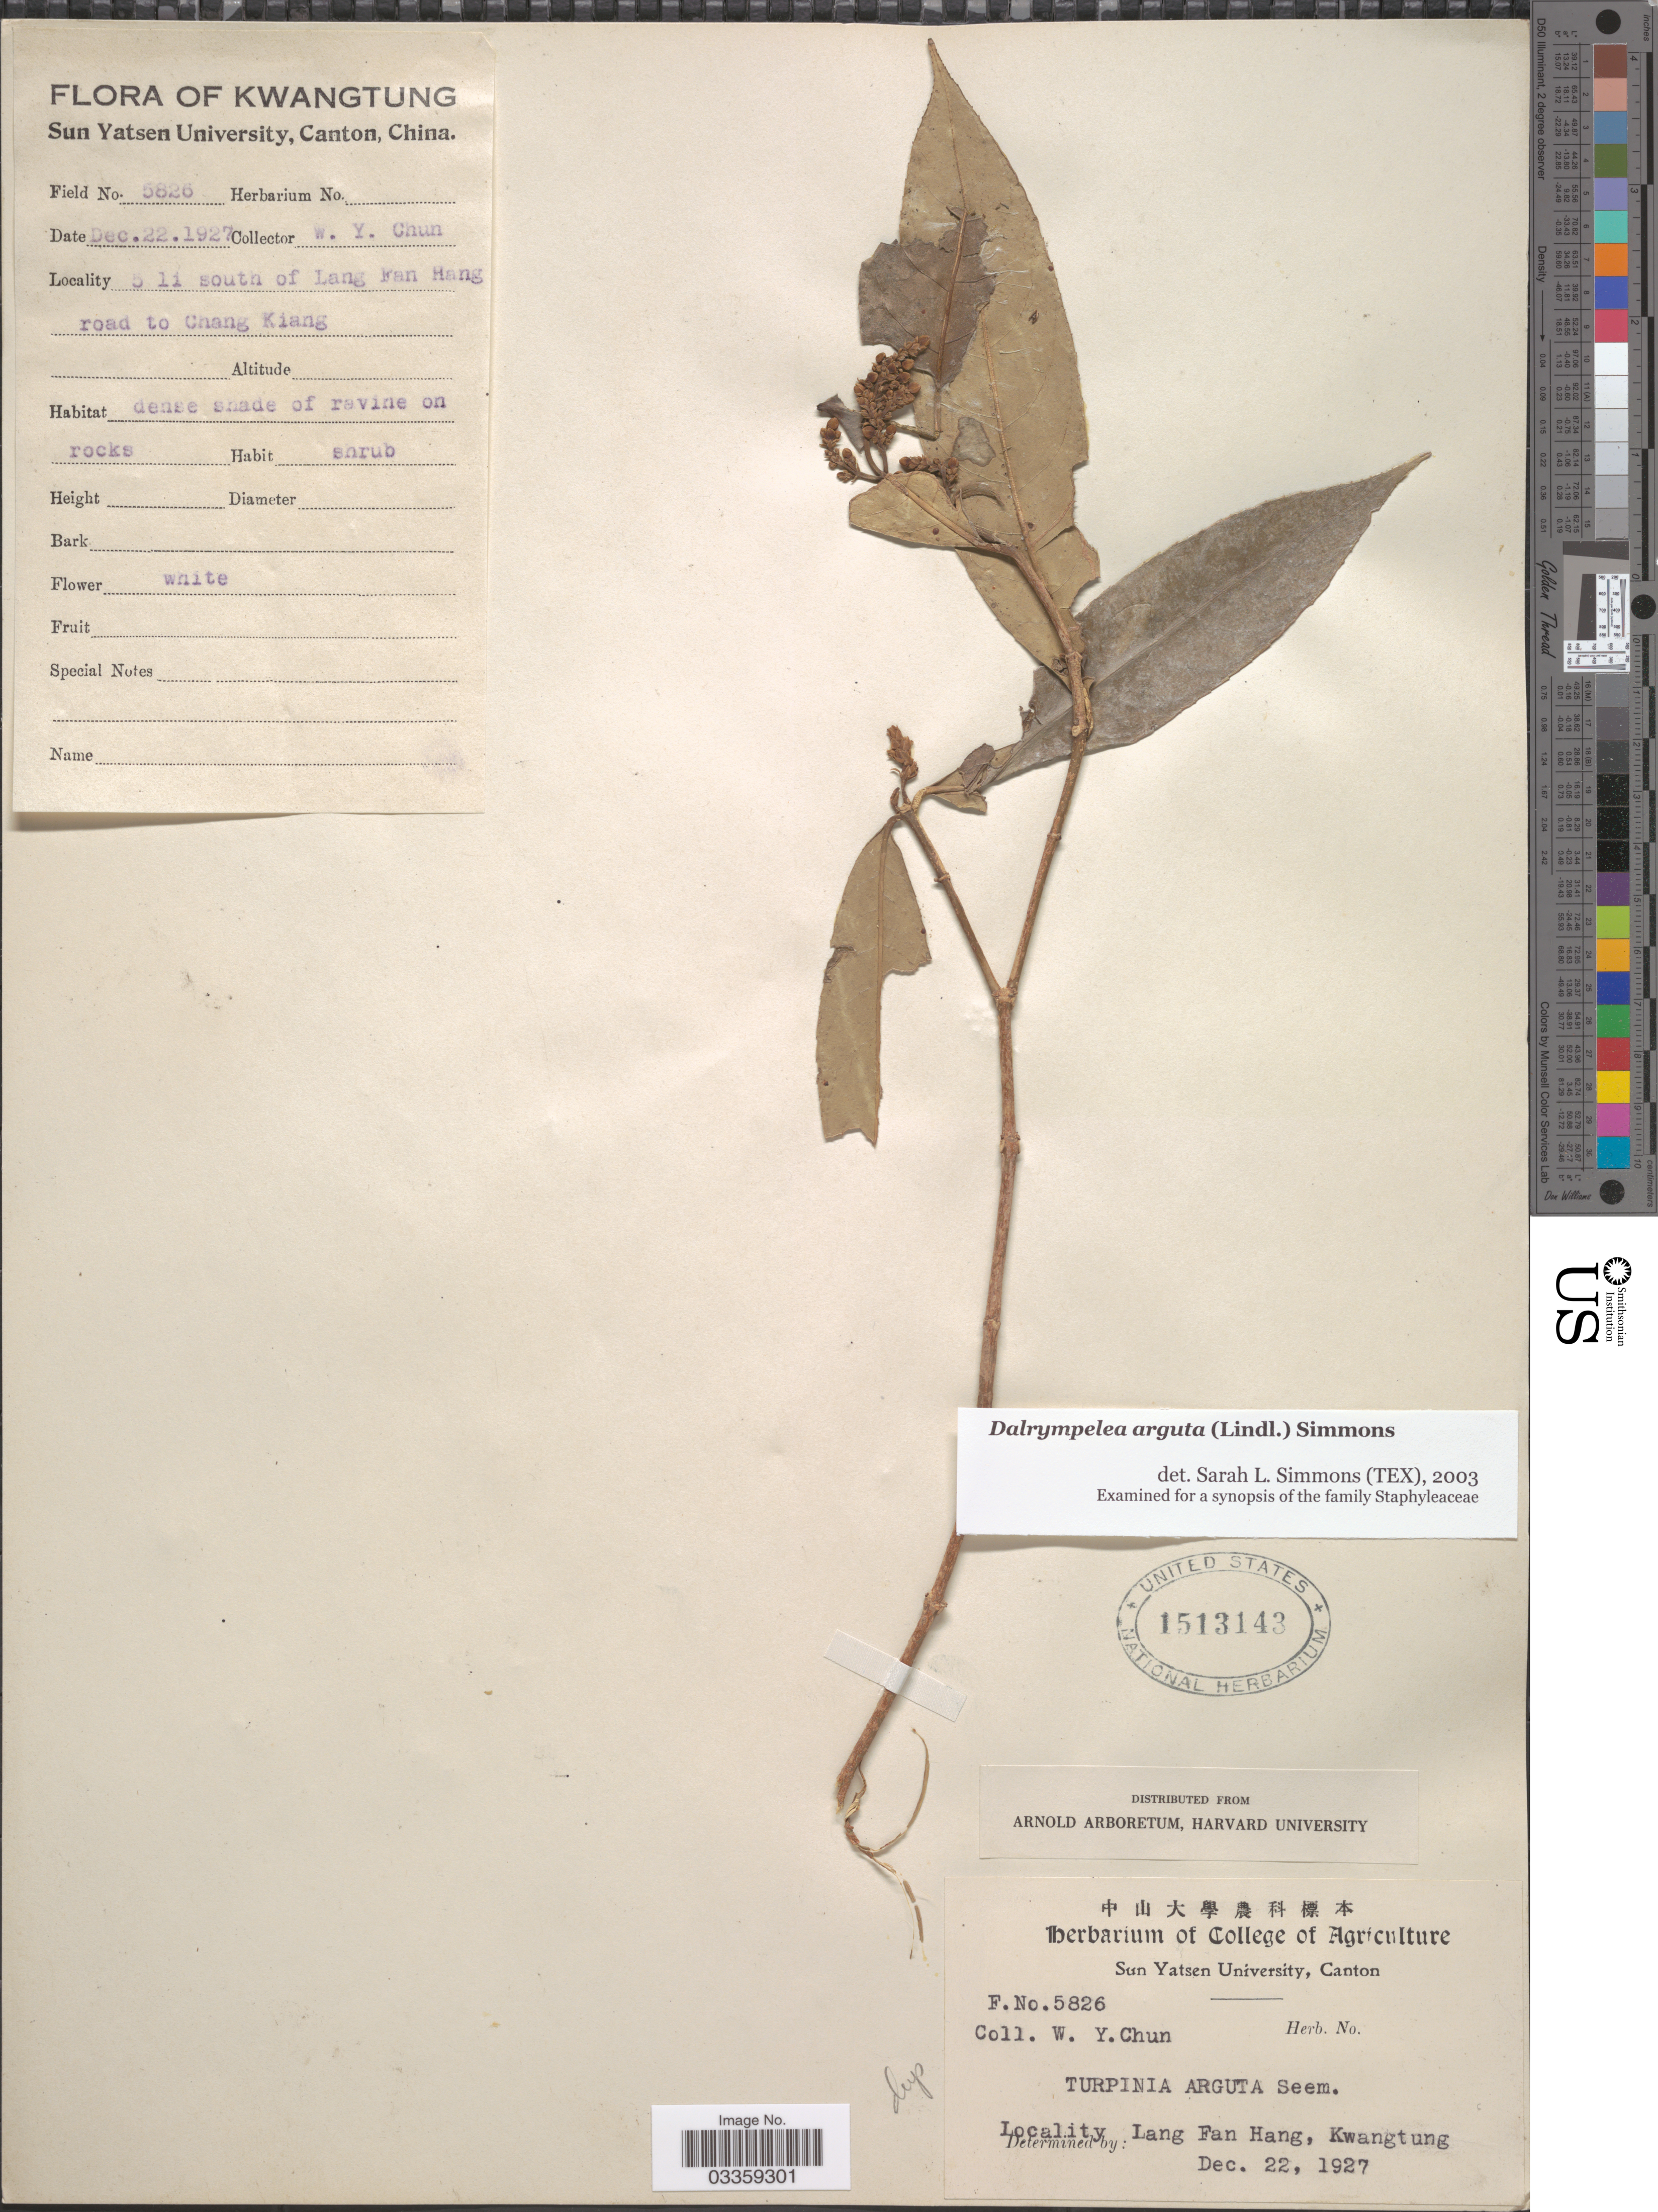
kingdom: Plantae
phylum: Tracheophyta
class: Magnoliopsida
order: Crossosomatales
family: Staphyleaceae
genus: Turpinia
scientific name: Turpinia arguta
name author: (Lindl.) Seem.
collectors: W. Y. Chun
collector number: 8526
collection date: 1927-12-22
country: China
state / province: Guangdong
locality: Lang Fan Hang, Kwangtung, 5 li south of Lang Fan Hang road to Chang Kiang.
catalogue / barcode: US 1513143